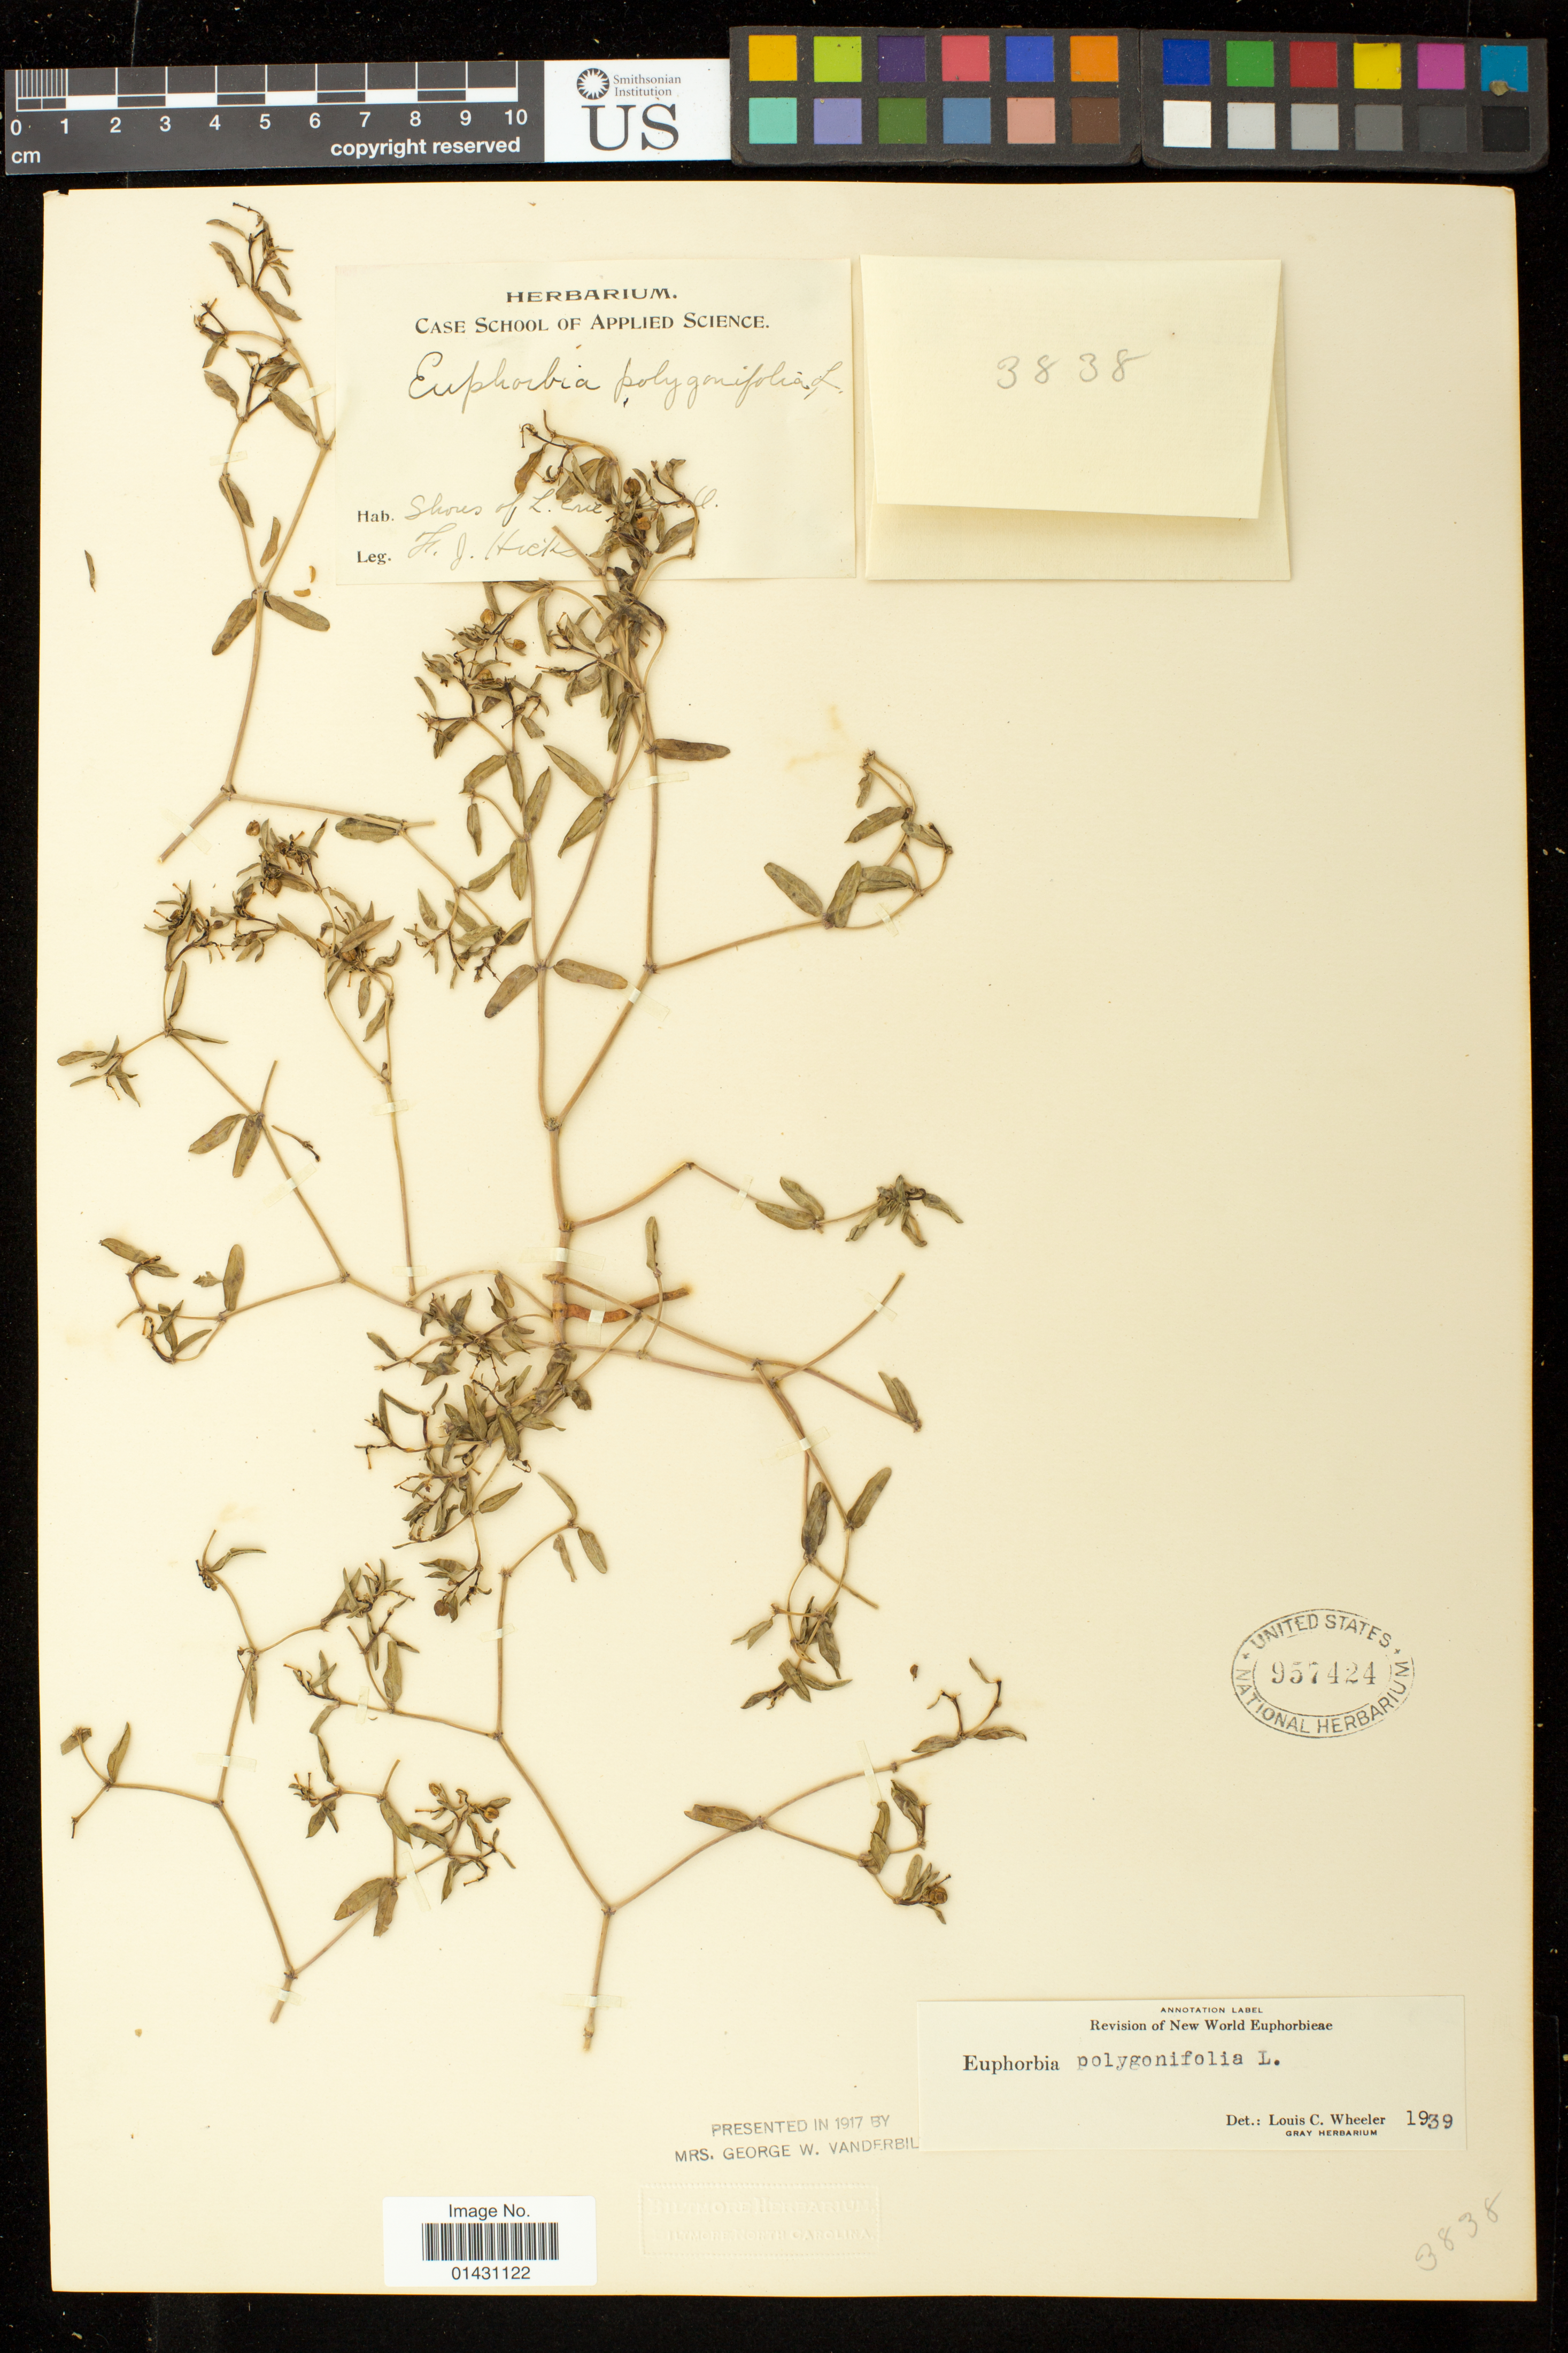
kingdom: Plantae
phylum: Tracheophyta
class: Magnoliopsida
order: Malpighiales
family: Euphorbiaceae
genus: Euphorbia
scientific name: Euphorbia polygonifolia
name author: L.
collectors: L. E. Hicks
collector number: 3838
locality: Shores of Lake Erie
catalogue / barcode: US 957424